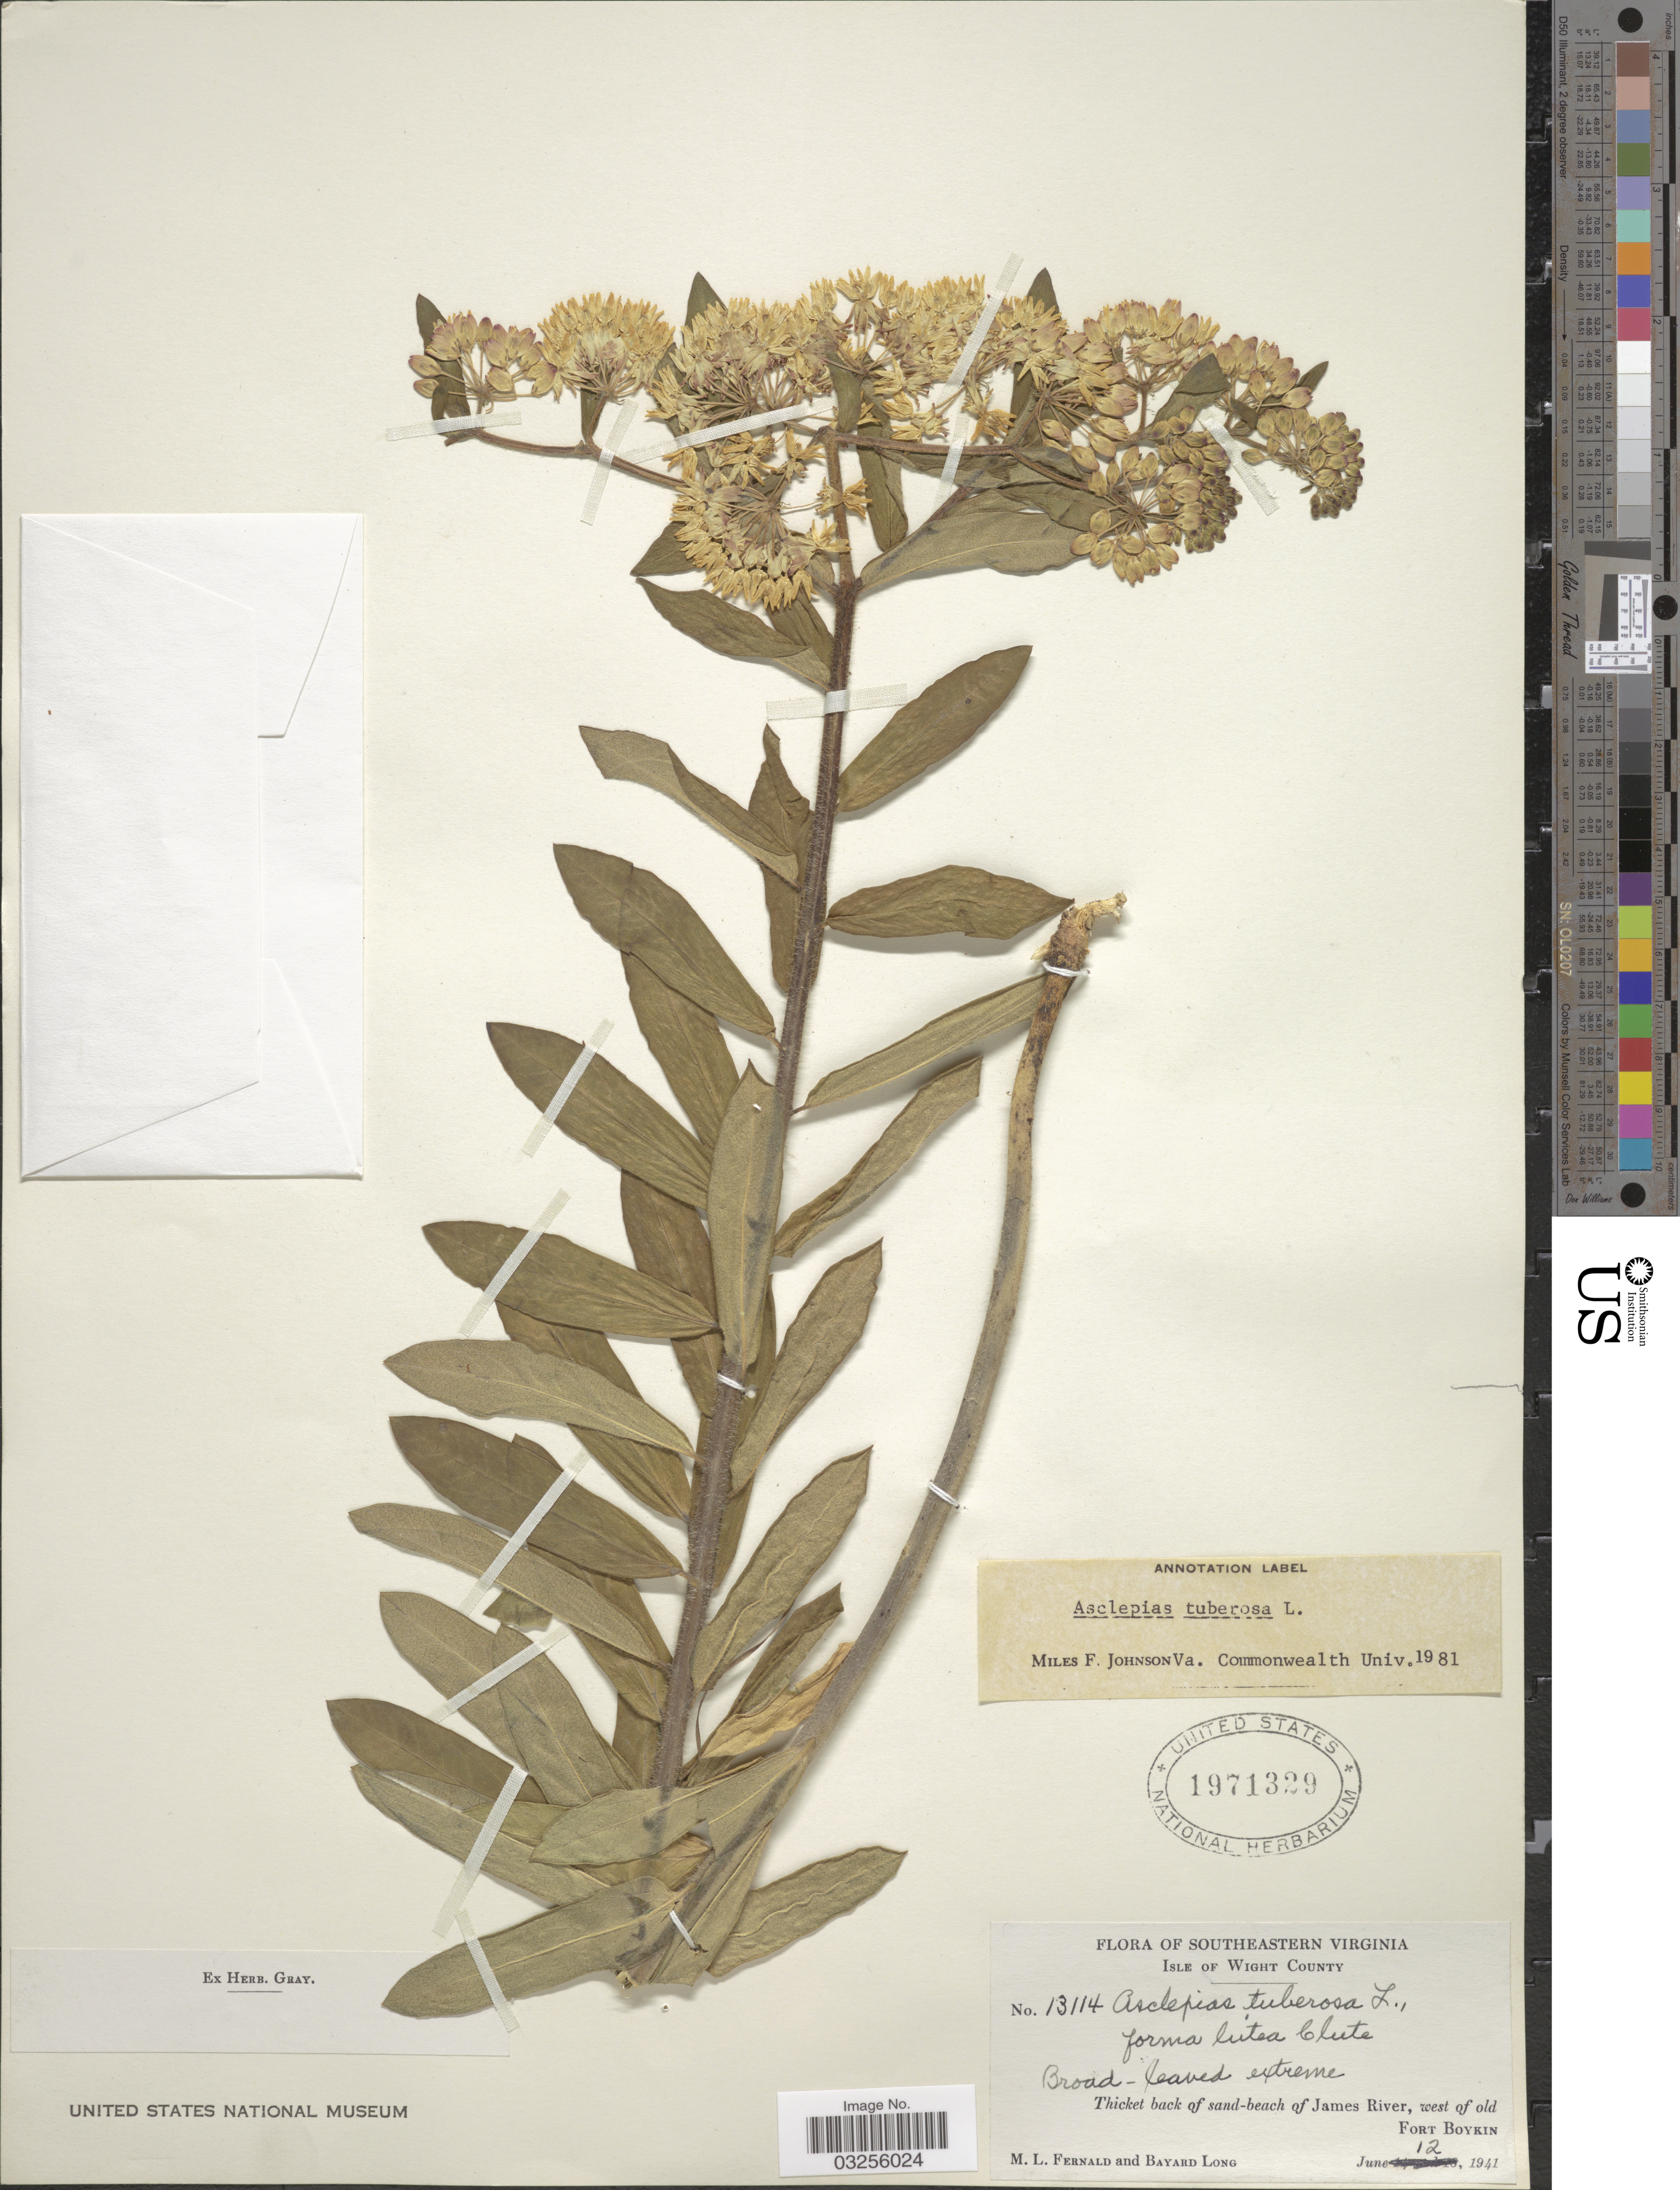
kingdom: Plantae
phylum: Tracheophyta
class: Magnoliopsida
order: Gentianales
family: Apocynaceae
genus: Asclepias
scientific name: Asclepias tuberosa subsp. tuberosa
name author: L.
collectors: M. L. Fernald & B. Long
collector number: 13114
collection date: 1941-06-12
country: United States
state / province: Virginia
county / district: Isle of Wight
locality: Southeastern Virginia. Isle of Wight County. Thicket back of sand-beach of James River, west of old Fort Boykin.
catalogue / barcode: US 1971329